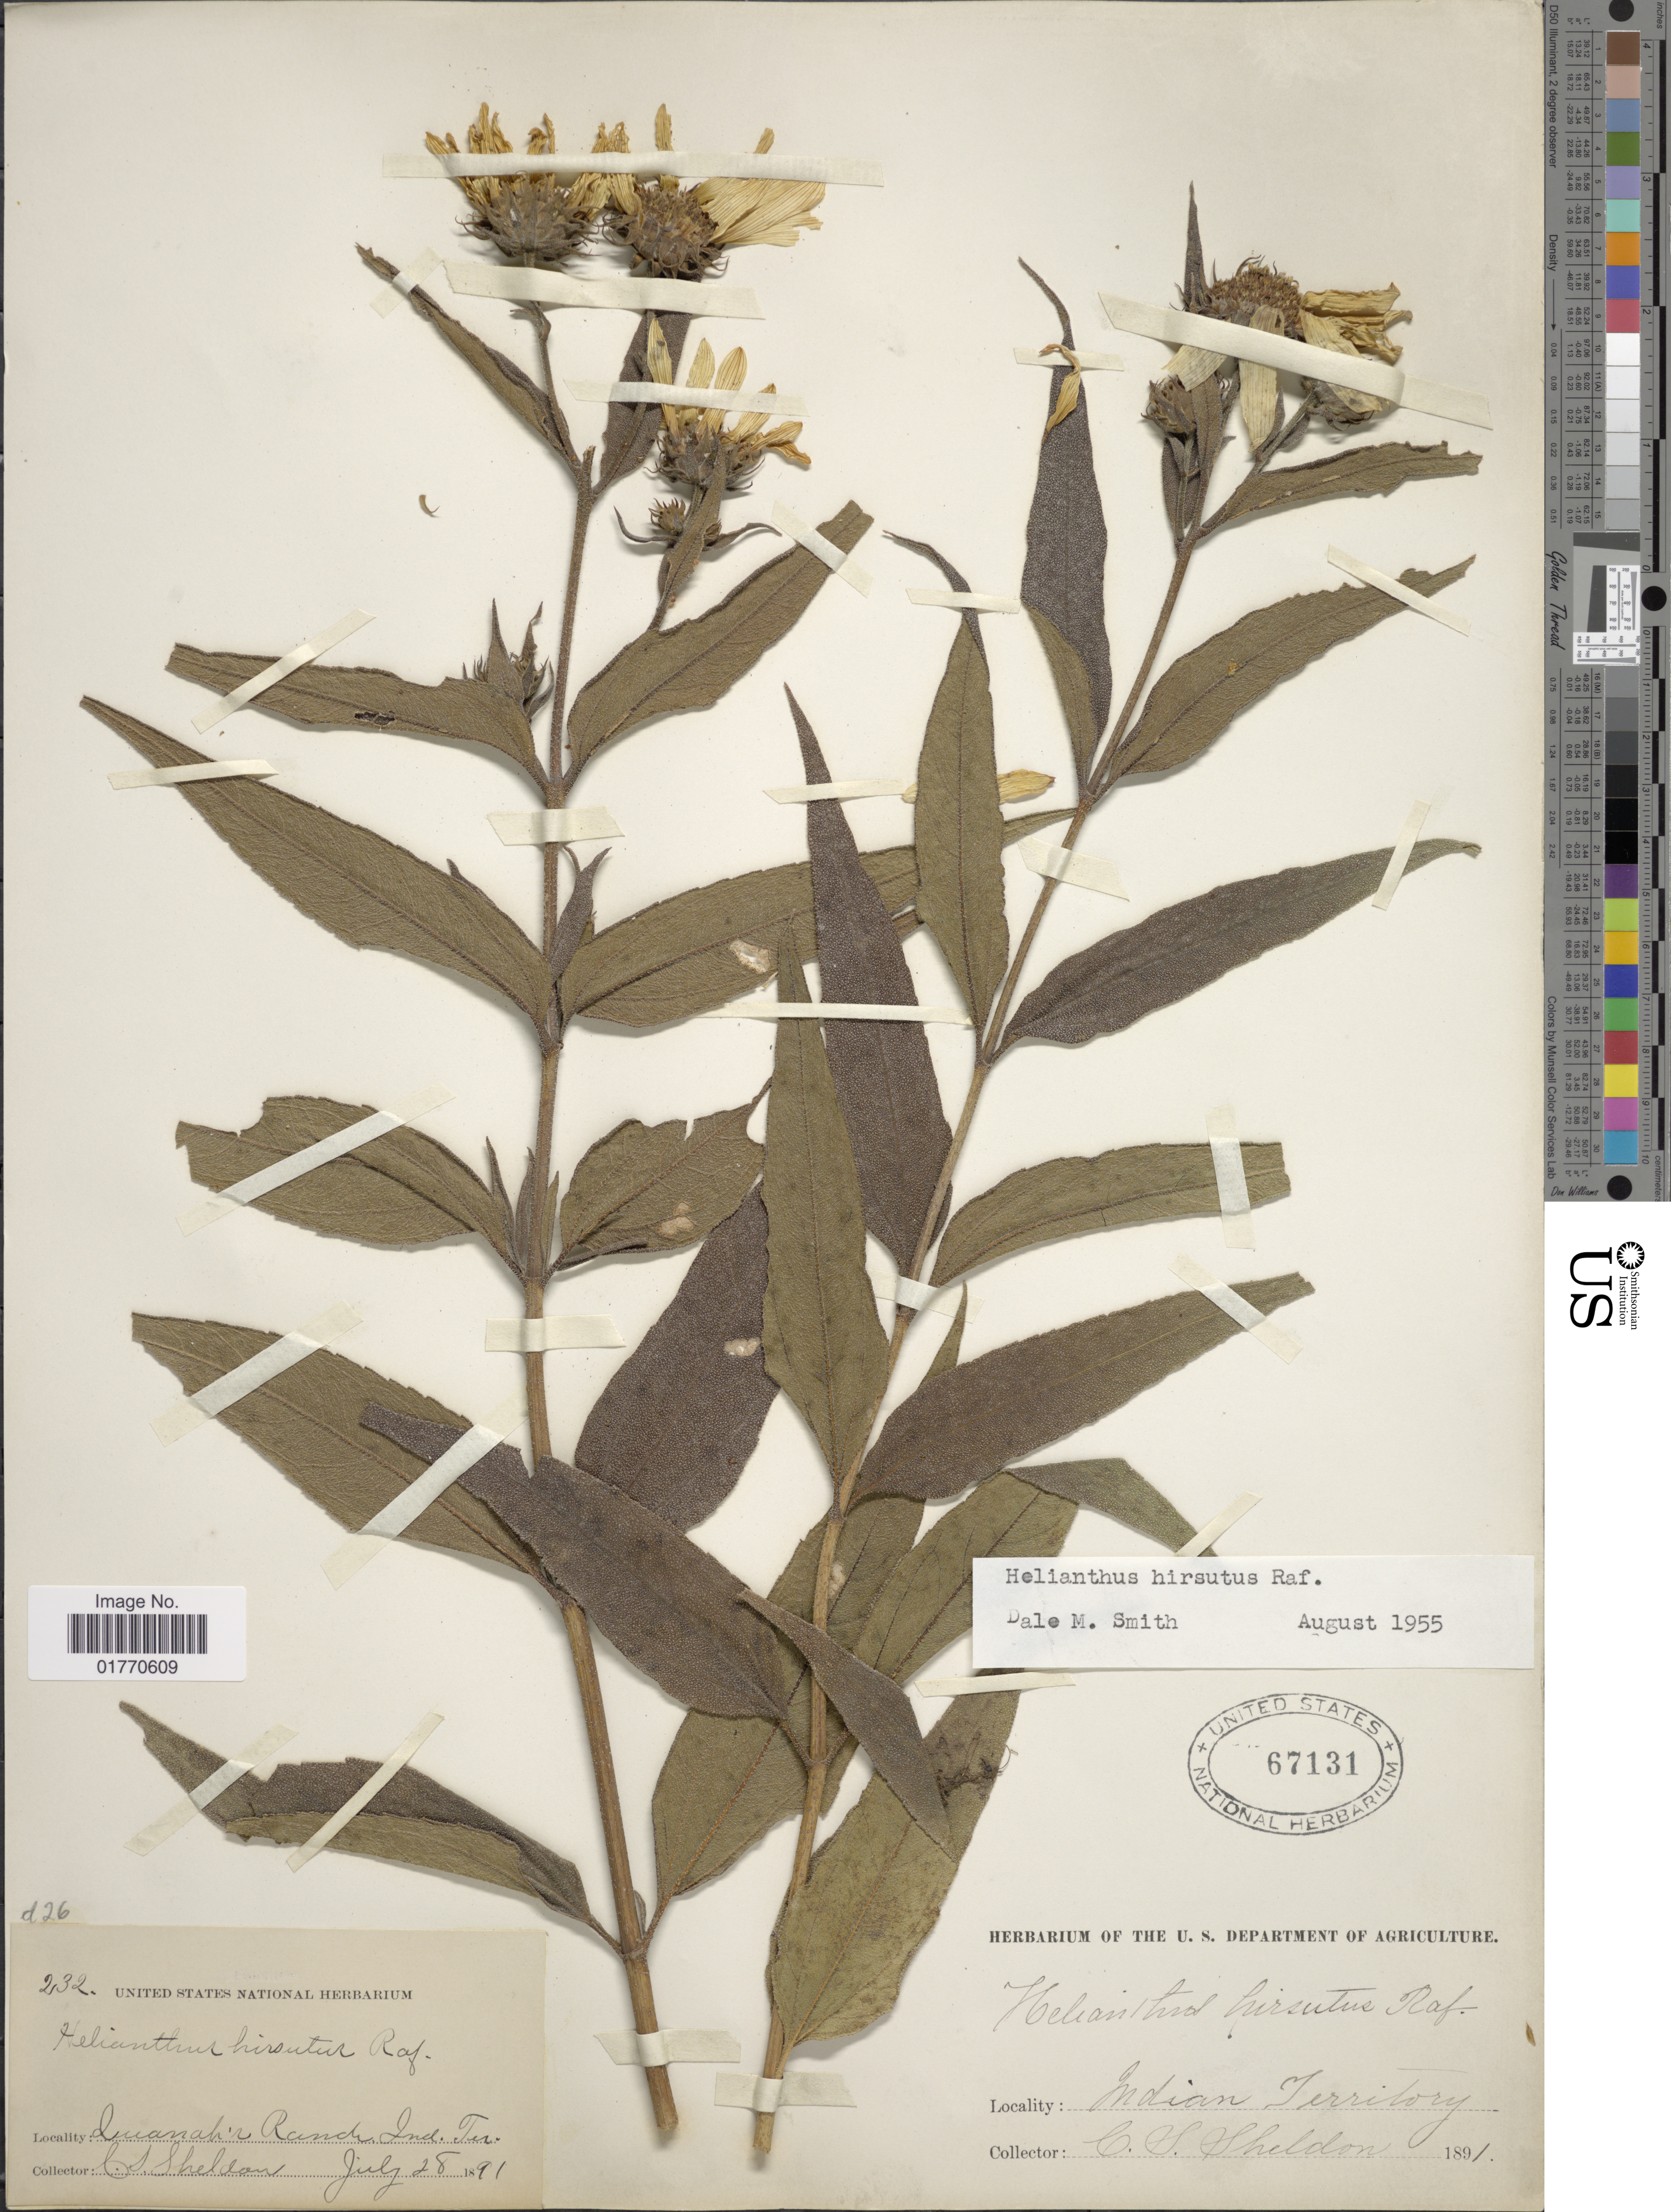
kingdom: Plantae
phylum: Tracheophyta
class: Magnoliopsida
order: Asterales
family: Asteraceae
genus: Helianthus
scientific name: Helianthus hirsutus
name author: Raf.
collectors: C. S. Sheldon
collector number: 232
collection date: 1891-07-28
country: United States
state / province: Oklahoma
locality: Luanah's Ranch Ind. Ter.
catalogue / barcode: US 67131